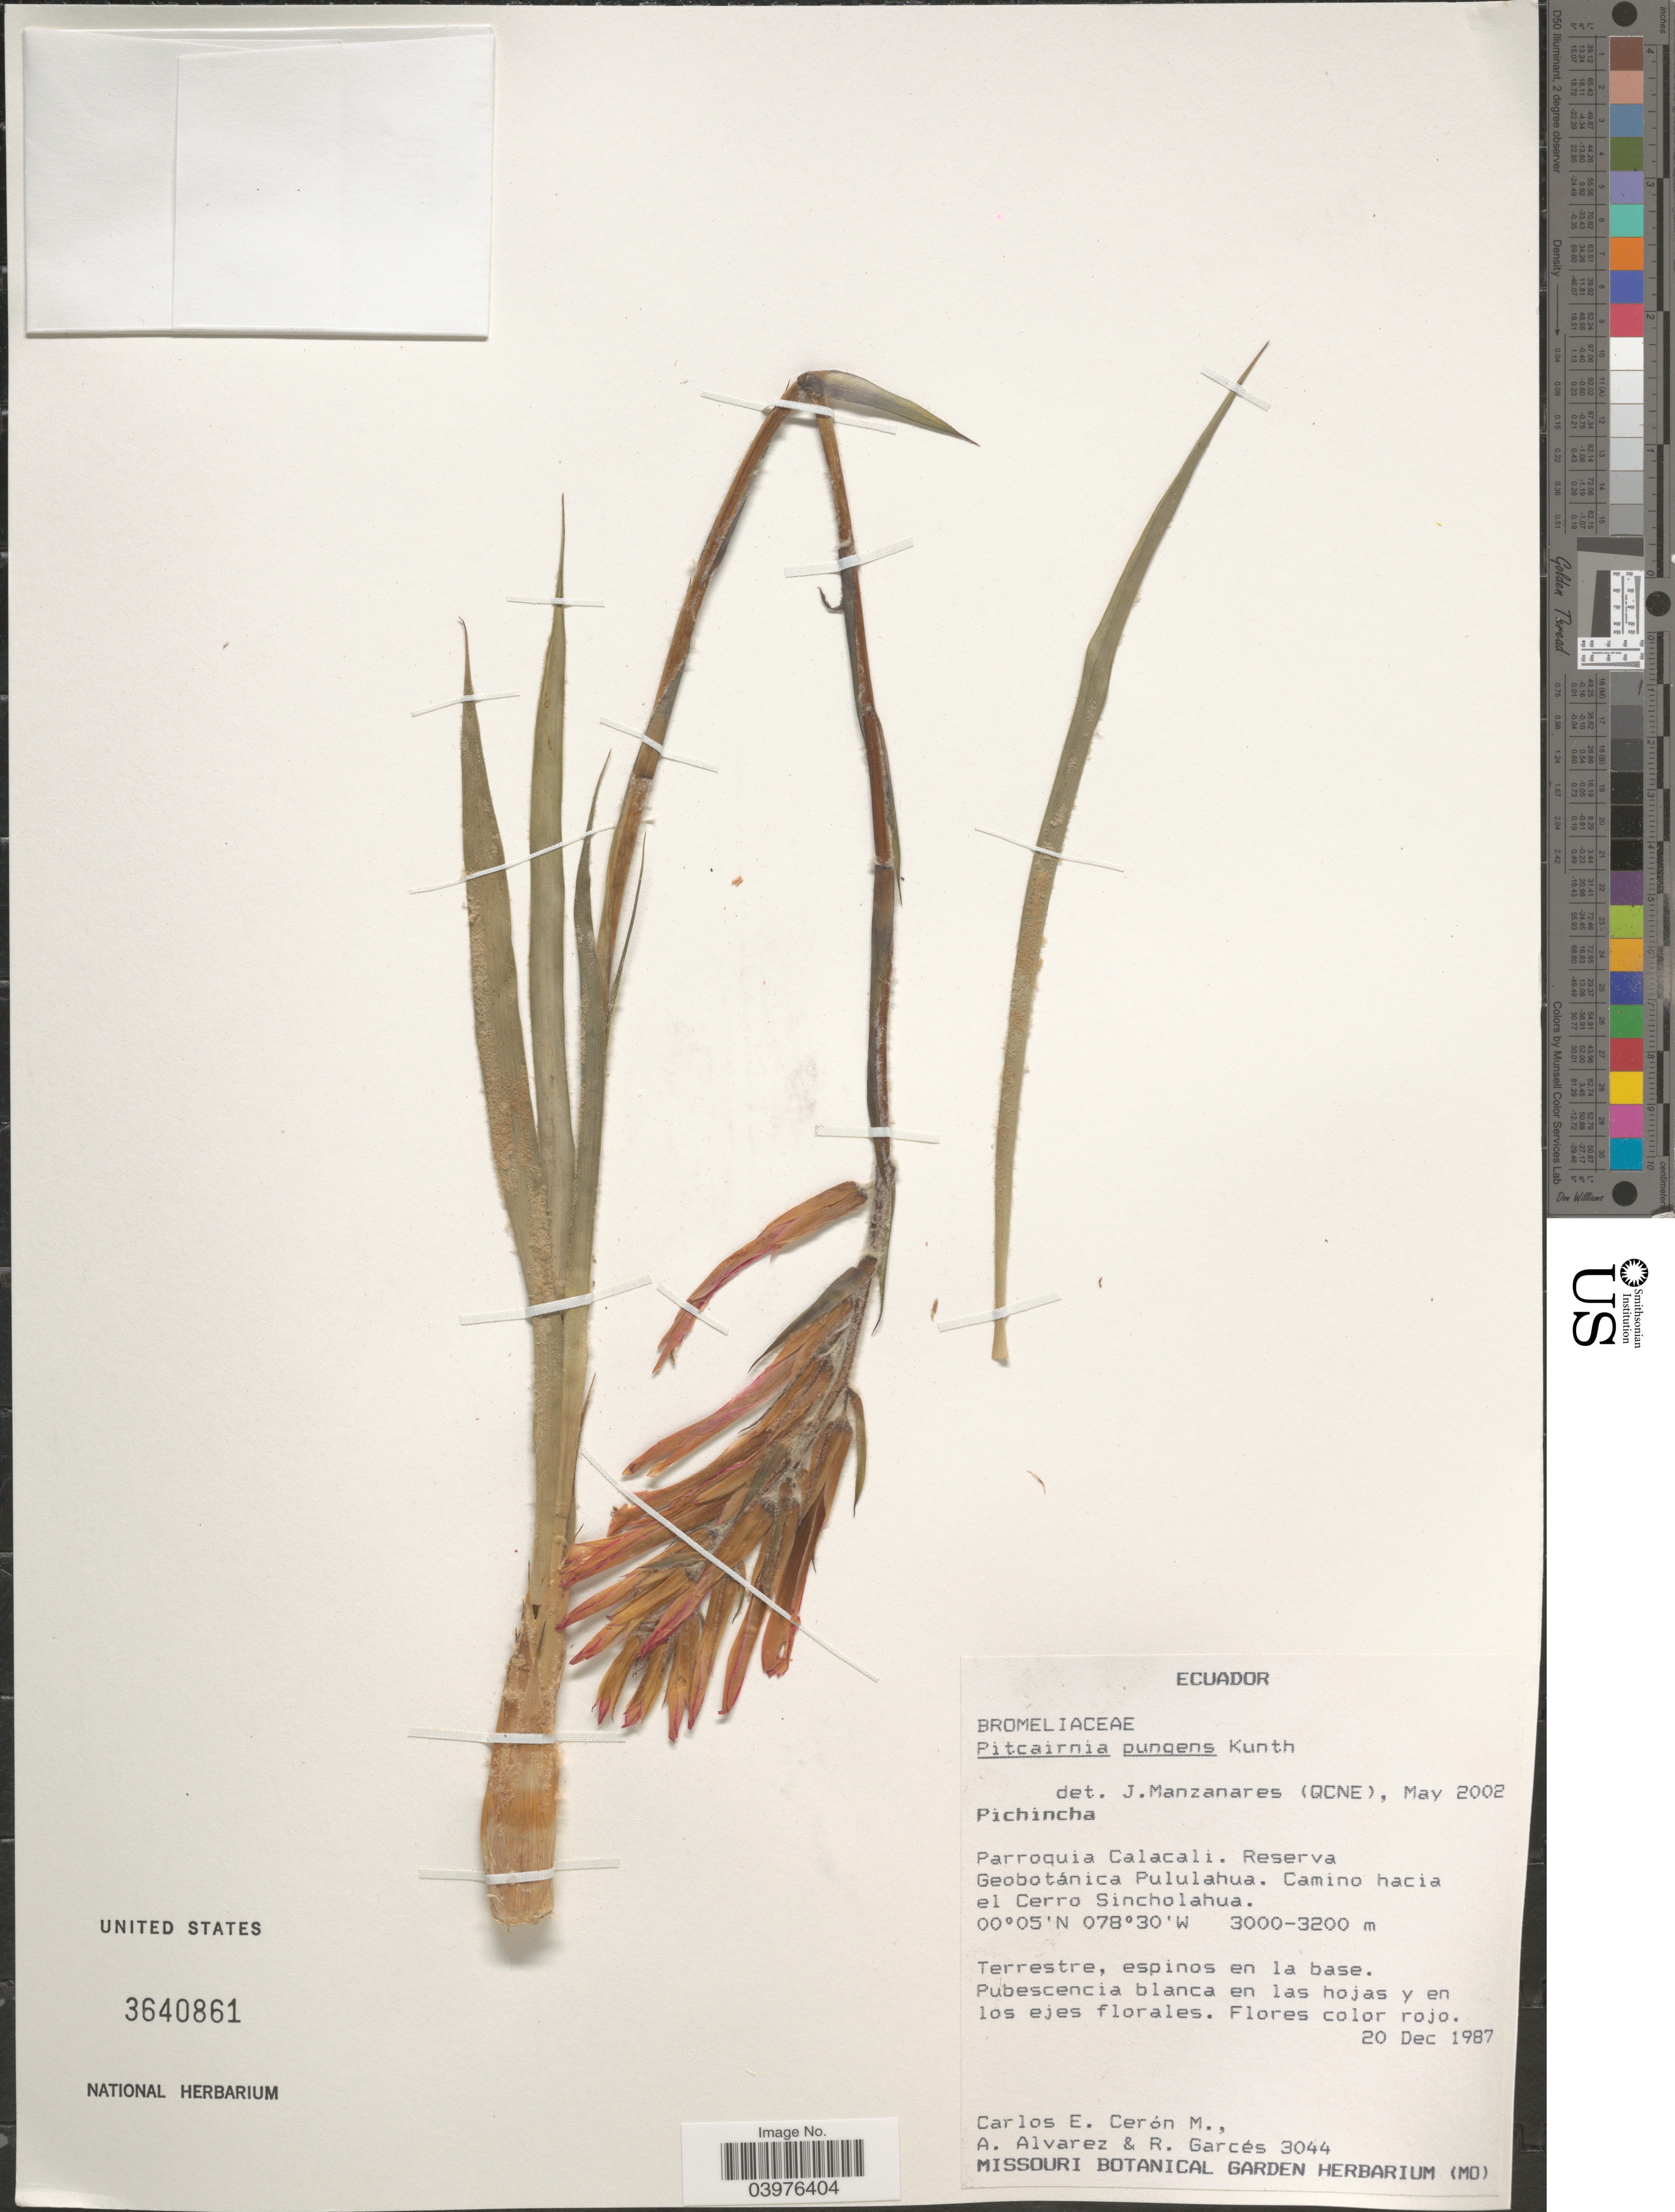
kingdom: Plantae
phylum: Tracheophyta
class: Liliopsida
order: Poales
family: Bromeliaceae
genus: Pitcairnia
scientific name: Pitcairnia pungens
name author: Kunth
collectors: C. E. Cerón M., A. Alvarez & R. Garcés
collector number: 3044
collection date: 1987-12-20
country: Ecuador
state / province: Pichincha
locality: Parroquia Calacali. Reserva Geobotánica Pululahua. Camino hacia el Cerro Sincholahua.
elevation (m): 3000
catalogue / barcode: US 3640861